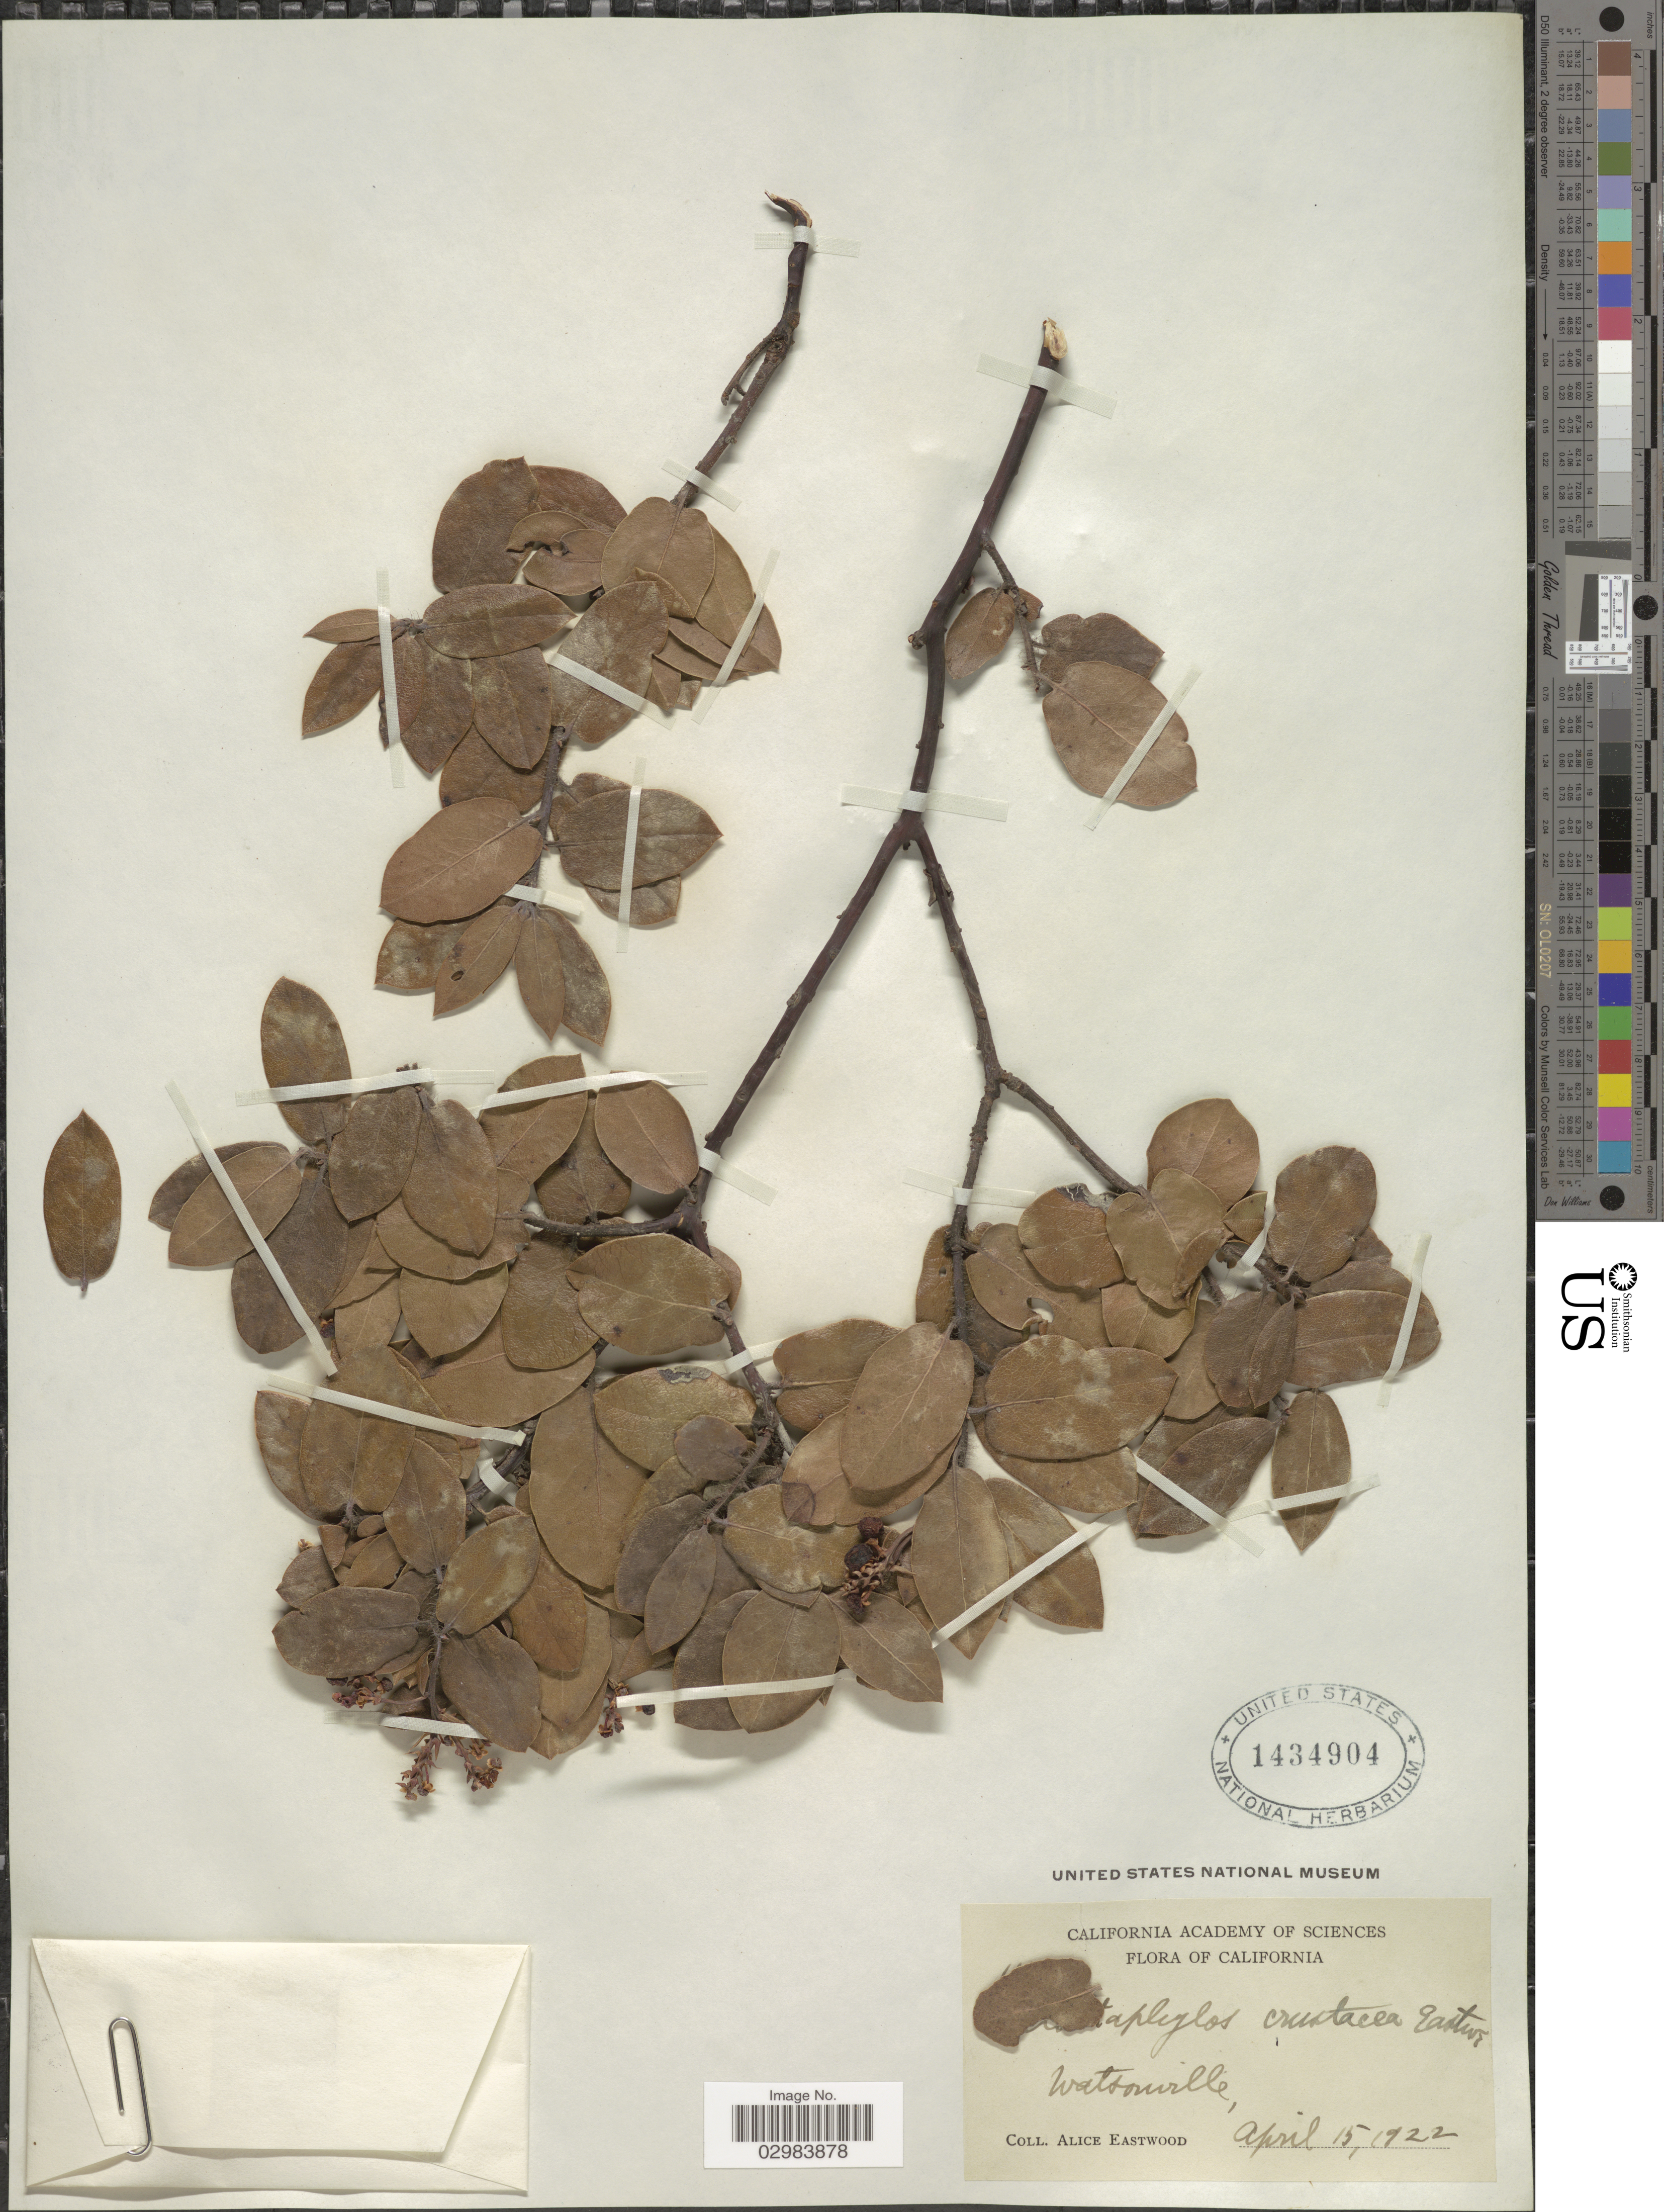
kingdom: Plantae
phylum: Tracheophyta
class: Magnoliopsida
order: Ericales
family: Ericaceae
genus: Arctostaphylos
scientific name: Arctostaphylos crustacea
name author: Eastw.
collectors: A. Eastwood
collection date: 1922-04-15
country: United States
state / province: California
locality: Watsonville.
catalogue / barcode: US 1434904